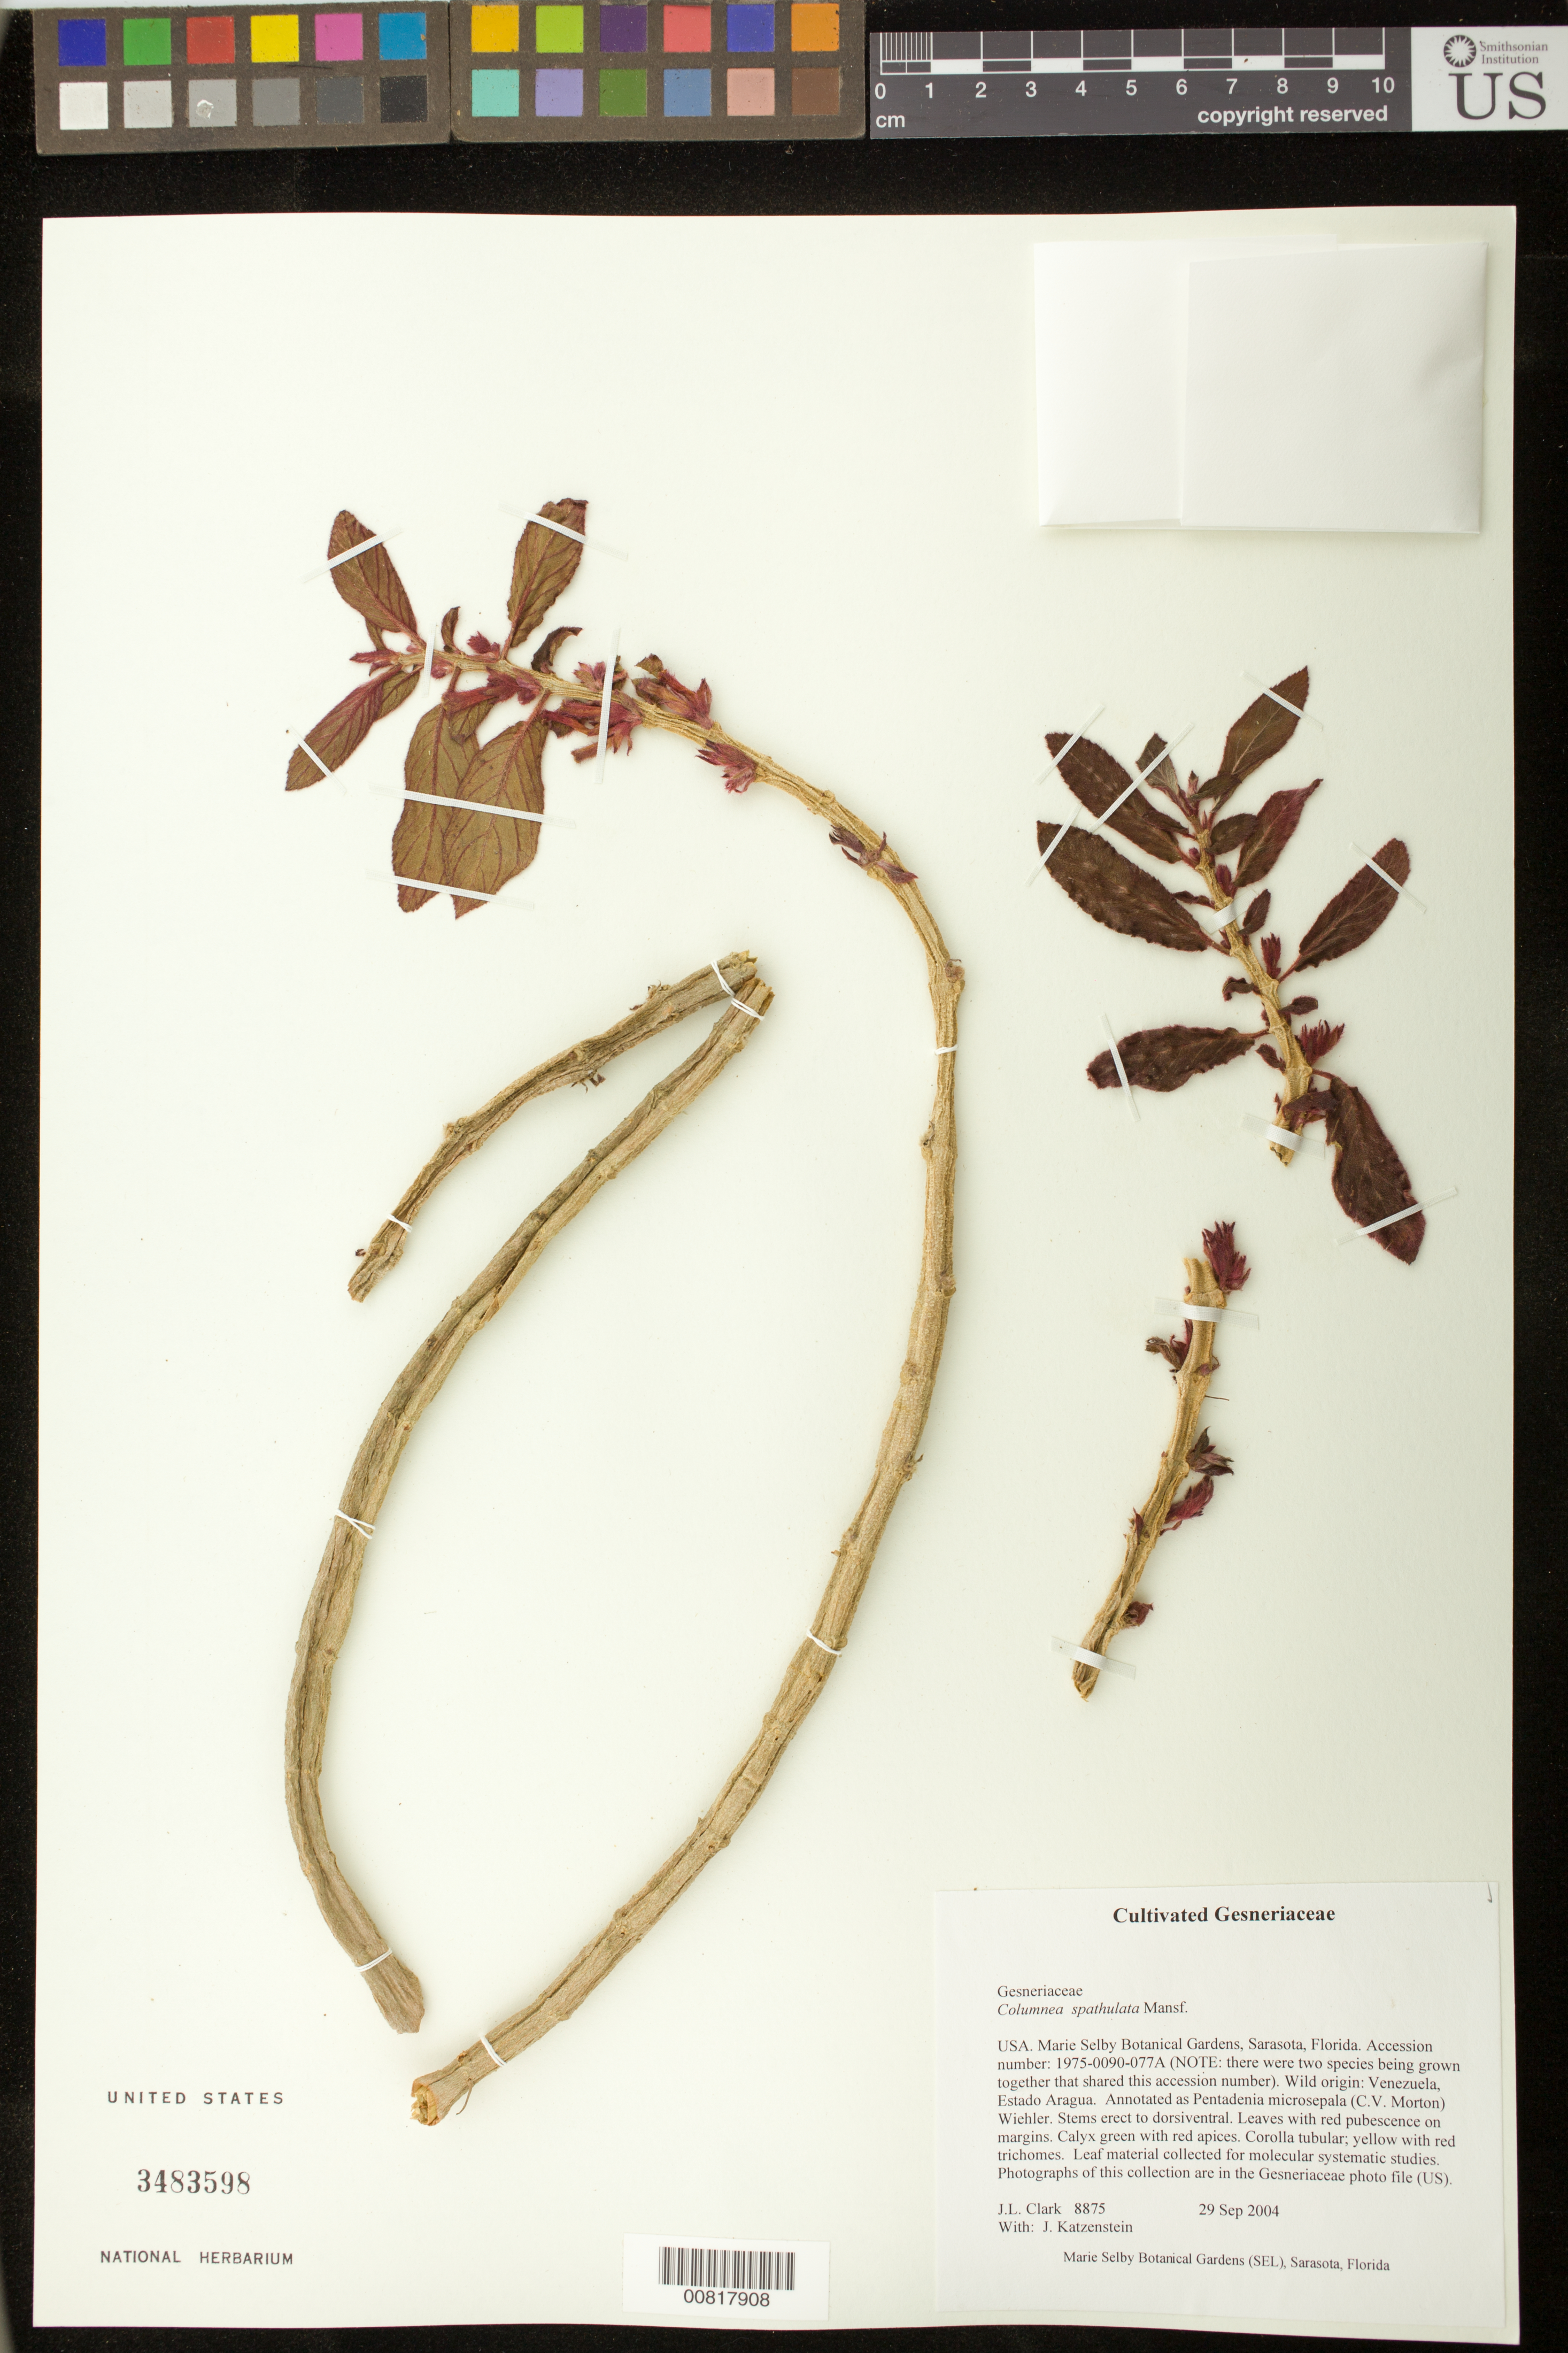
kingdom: Plantae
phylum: Tracheophyta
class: Magnoliopsida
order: Lamiales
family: Gesneriaceae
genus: Columnea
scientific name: Columnea spathulata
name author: Mansf.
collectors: J. L. Clark & J. Katzenstein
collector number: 8875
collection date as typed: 29 Sep 2004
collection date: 2004-09-29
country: United States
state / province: Florida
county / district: Sarasota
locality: Marie Selby Botanical Gardens, Sarasota, Florida.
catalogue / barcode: US 3483598